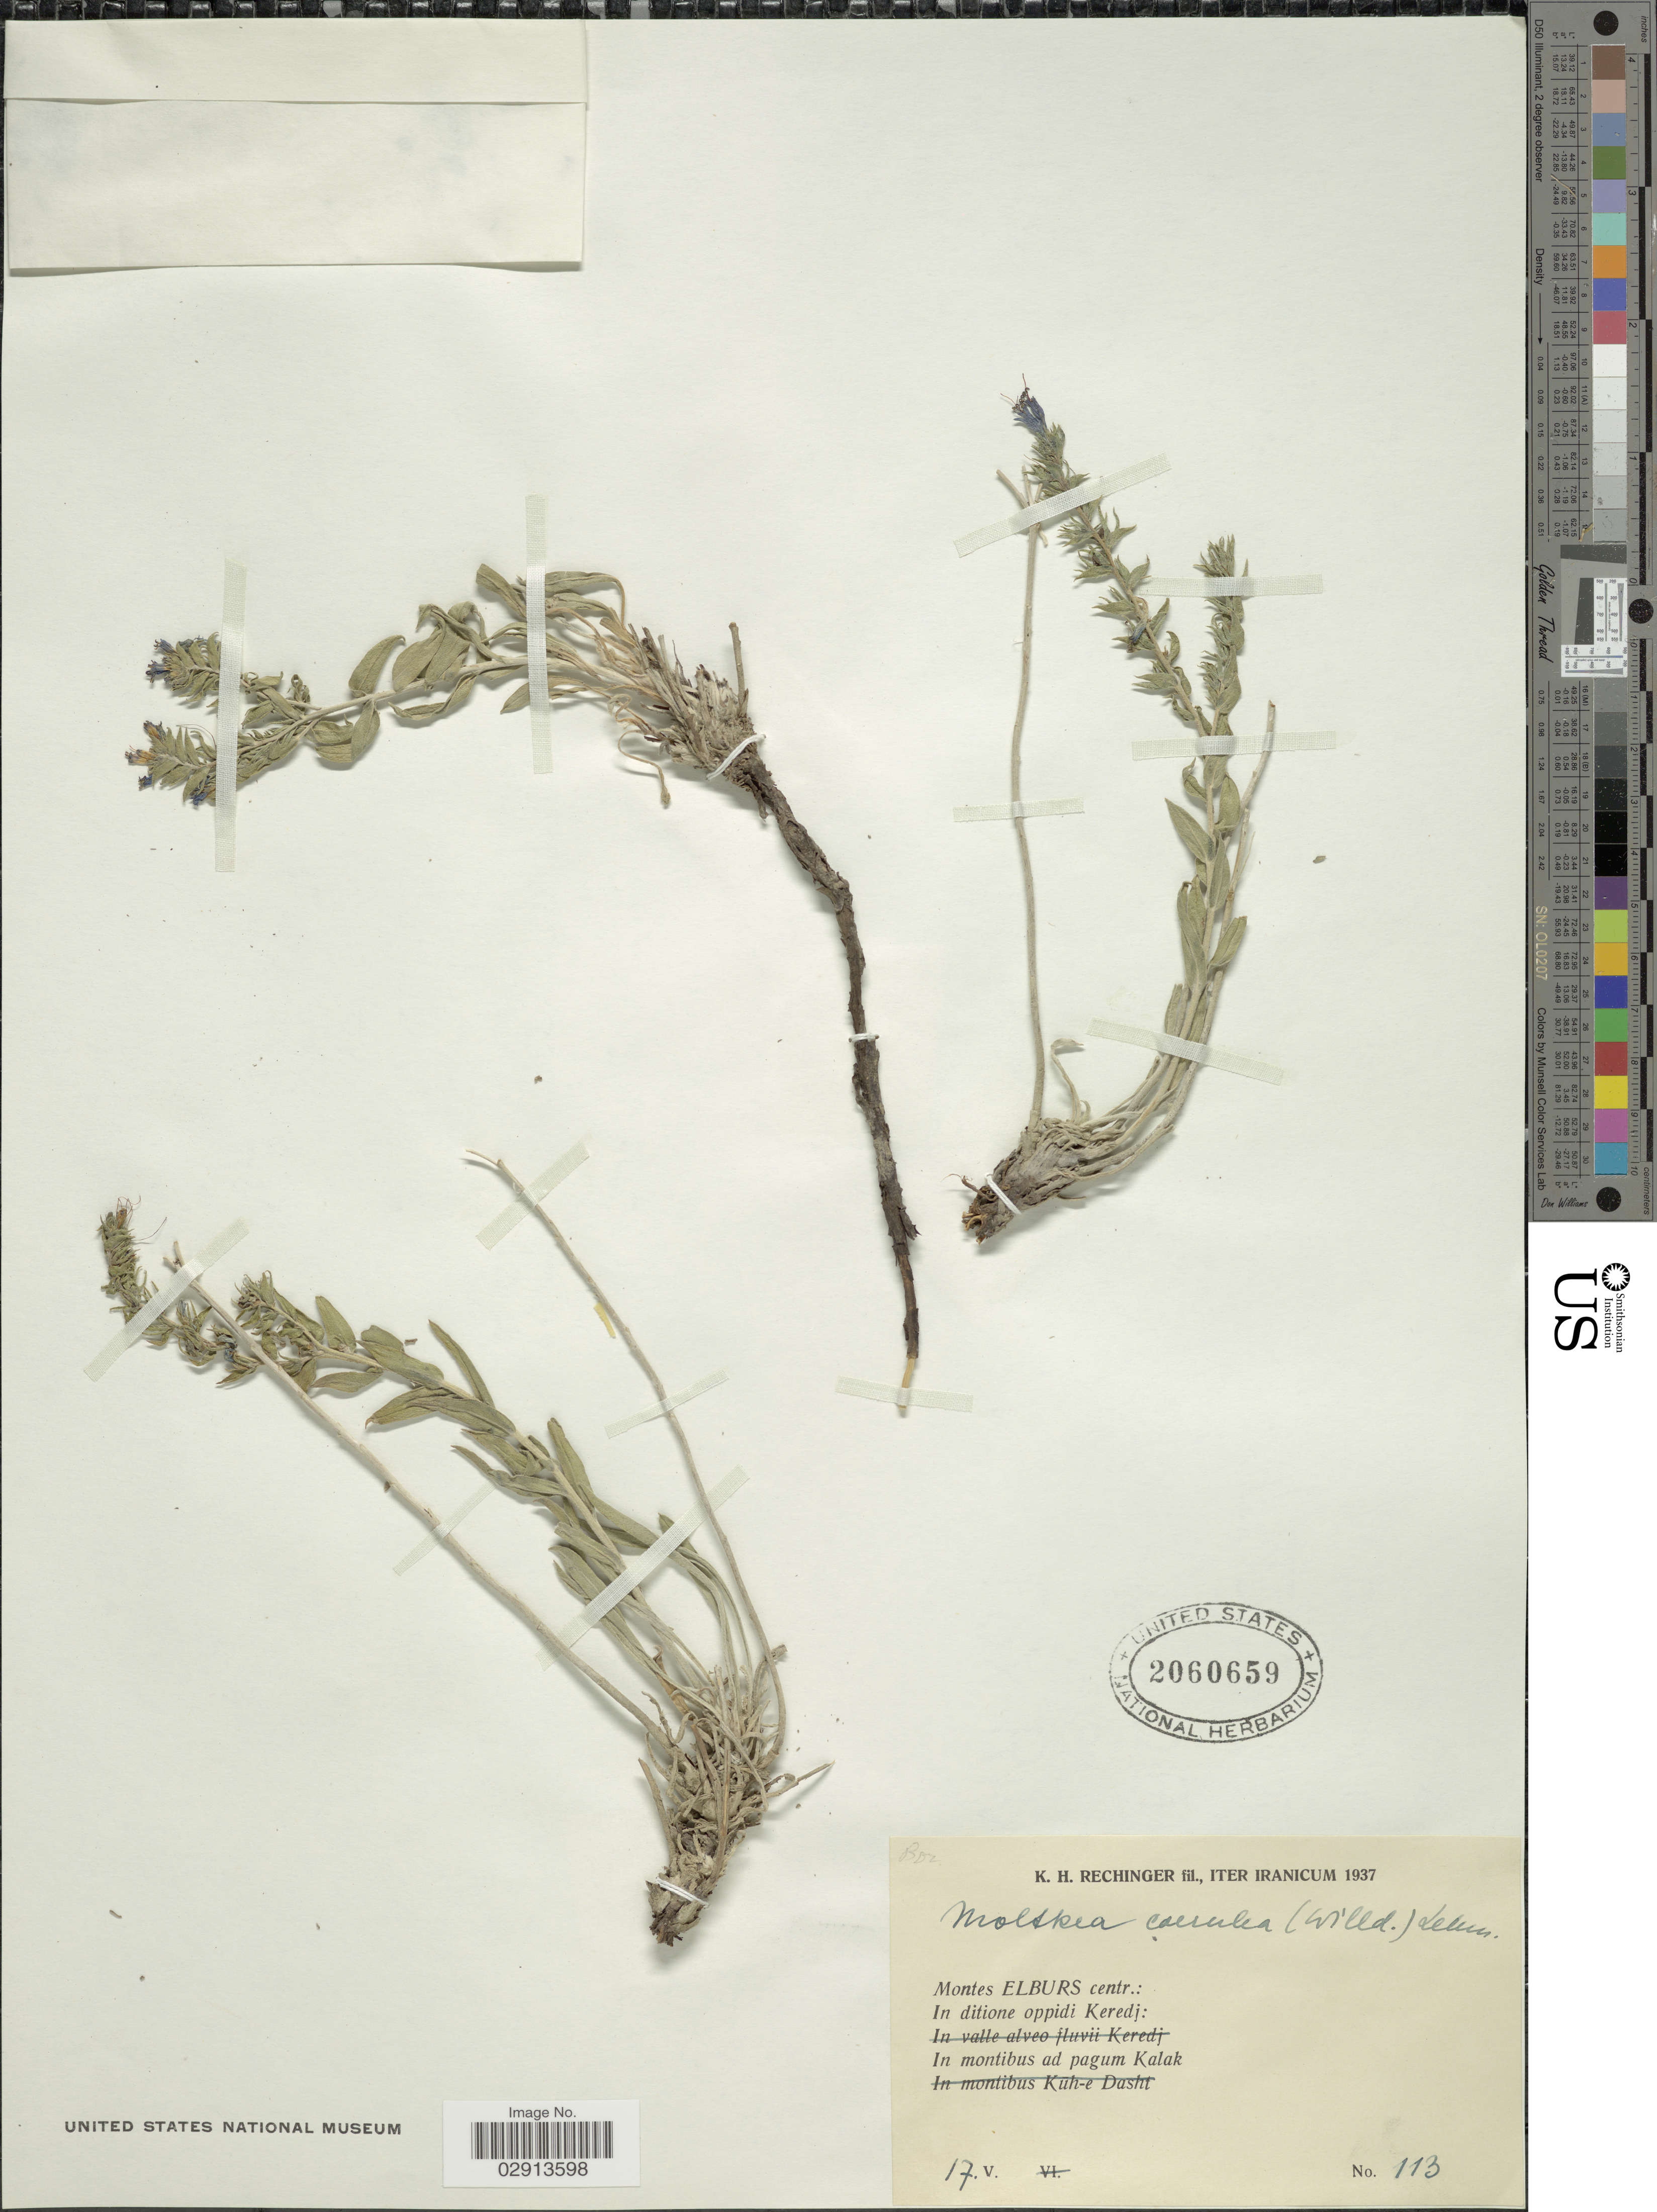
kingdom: Plantae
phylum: Tracheophyta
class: Magnoliopsida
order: Boraginales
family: Boraginaceae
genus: Moltkia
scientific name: Moltkia caerulea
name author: Lehm.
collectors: K. H. Rechinger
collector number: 113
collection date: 1937-05-17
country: Iran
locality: Montes Elburs centr.: In ditione oppidi Keredj. In montibus ad pagum Kalak.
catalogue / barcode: US 2060659